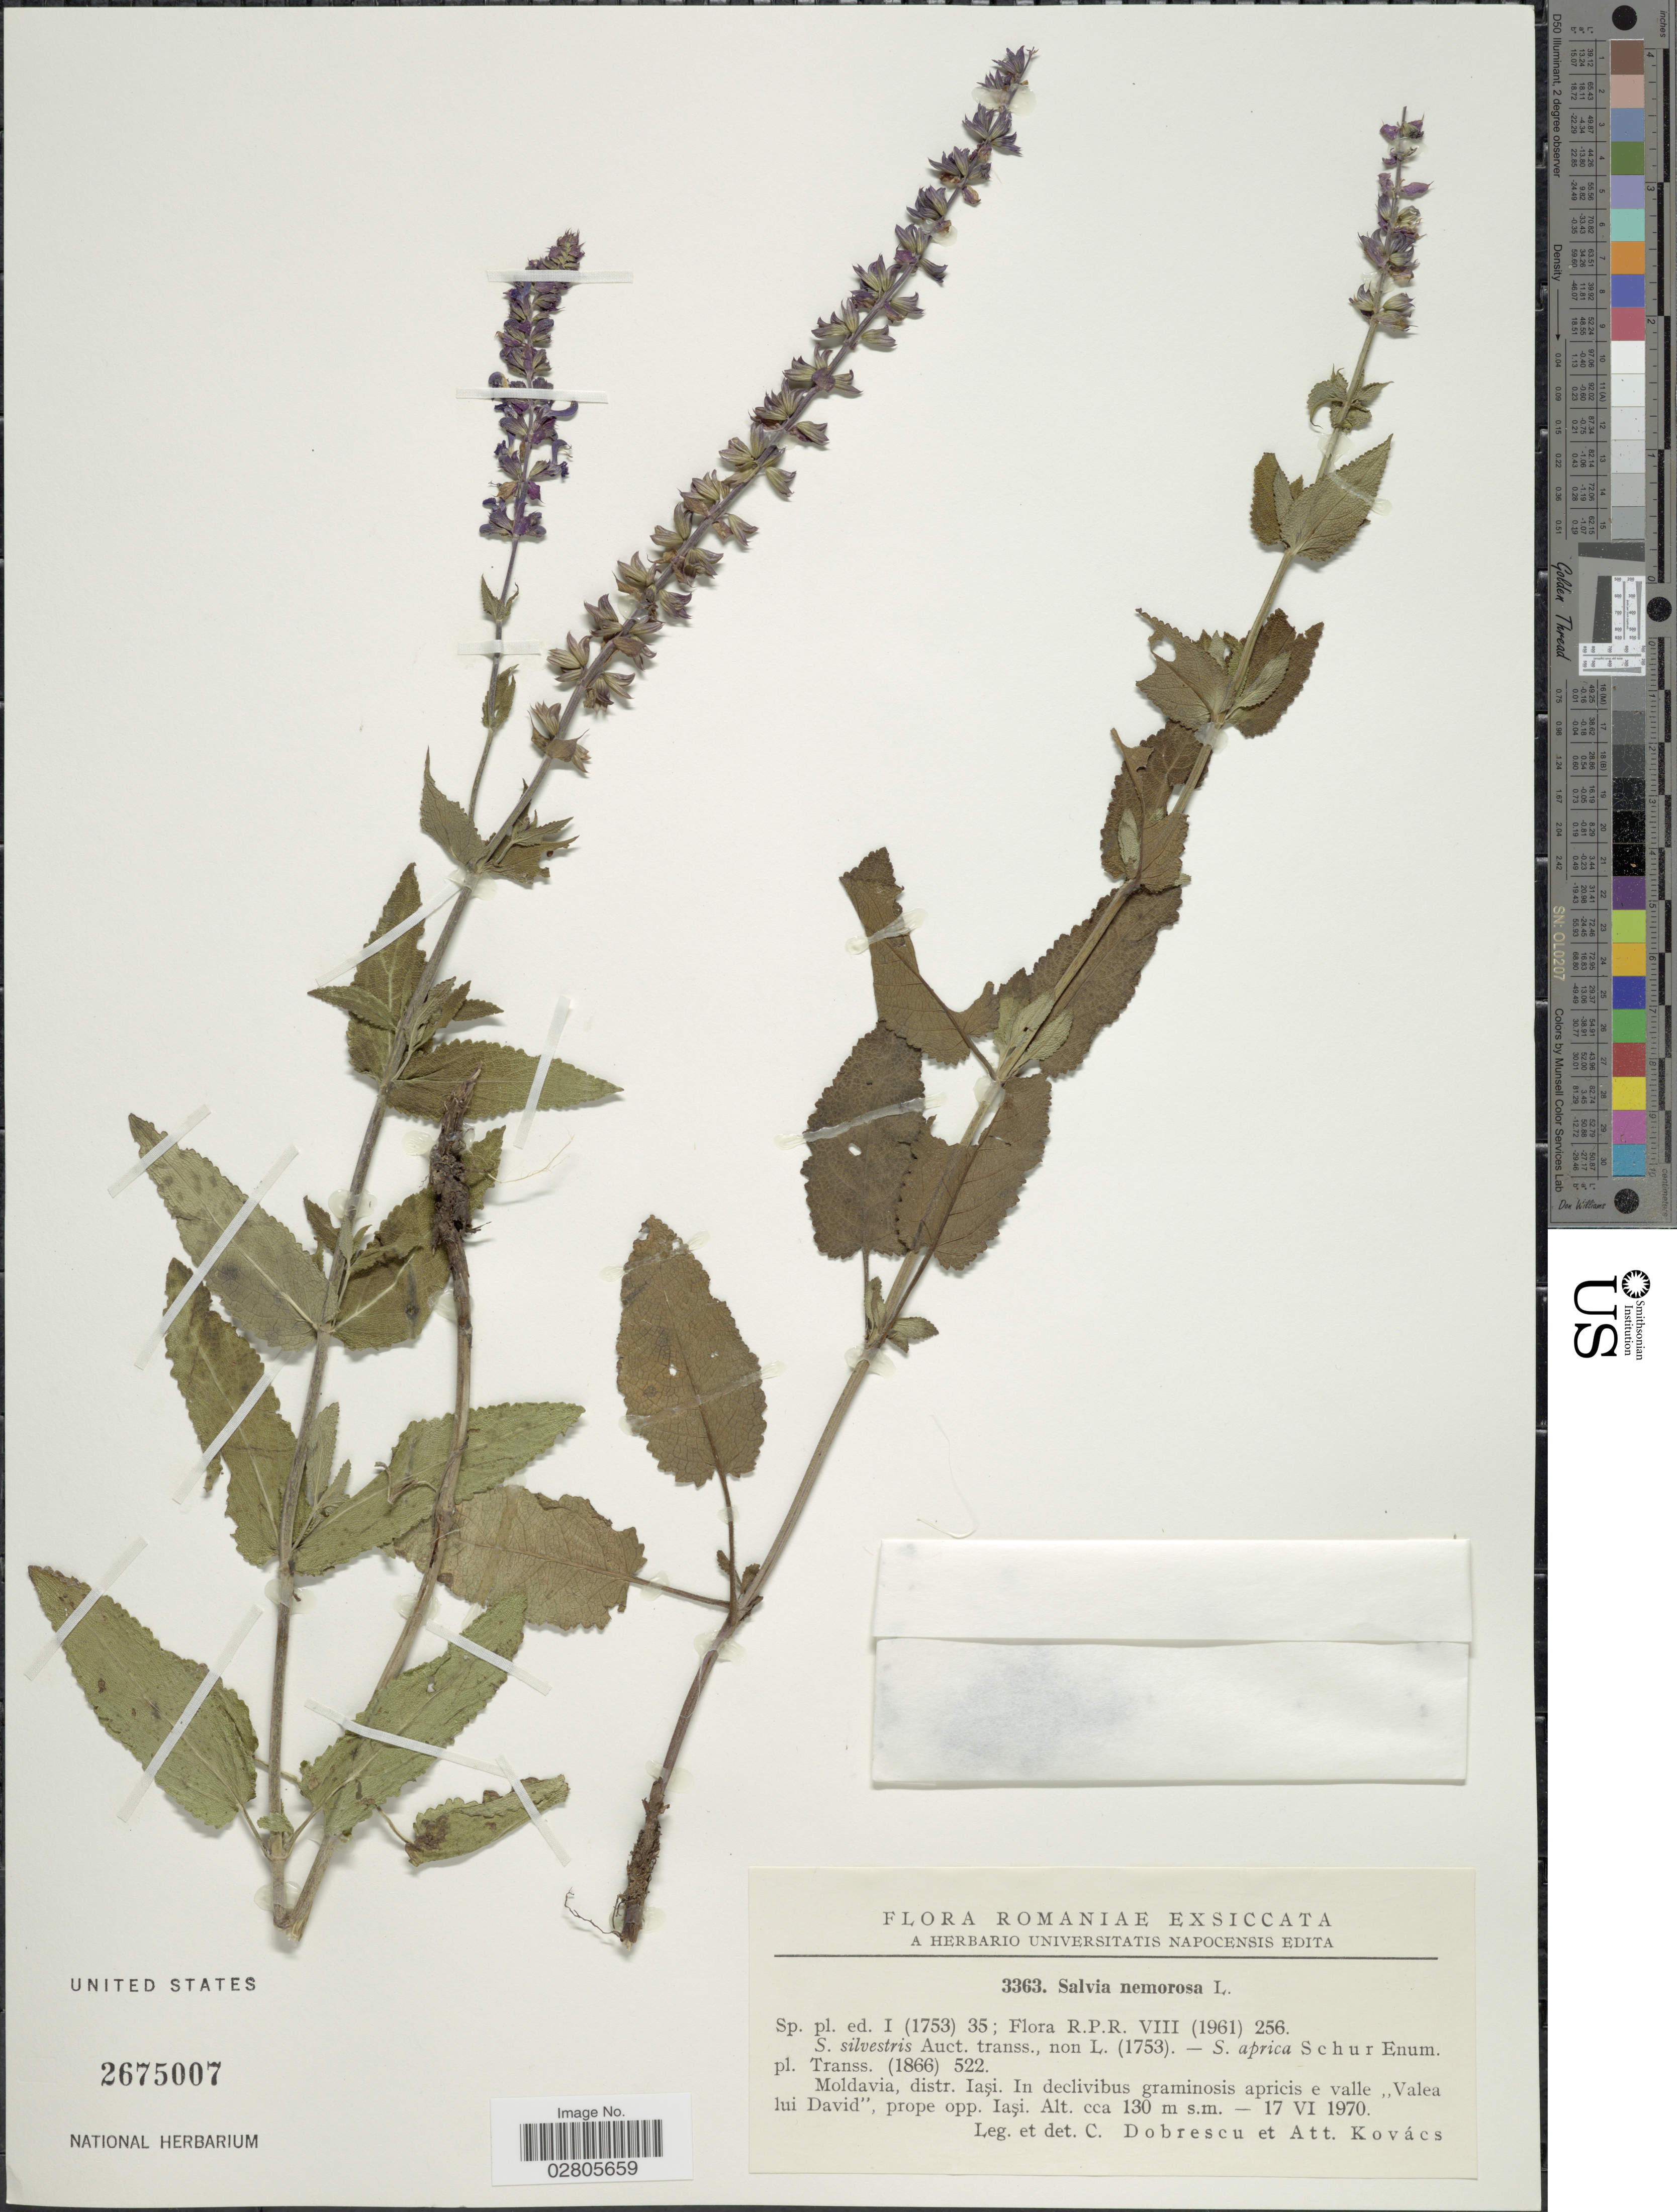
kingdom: Plantae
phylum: Tracheophyta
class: Magnoliopsida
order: Lamiales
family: Lamiaceae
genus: Salvia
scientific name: Salvia nemorosa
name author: L.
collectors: C. Dobrescu & A. Kovacs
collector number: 3363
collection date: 1970-06-17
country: Romania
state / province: Iasi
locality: Moldavia, distr. Iasi. In declivibus graminosis apricis e valle ,,Valea lui David', prope opp. Iasi.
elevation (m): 130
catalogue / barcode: US 2675007